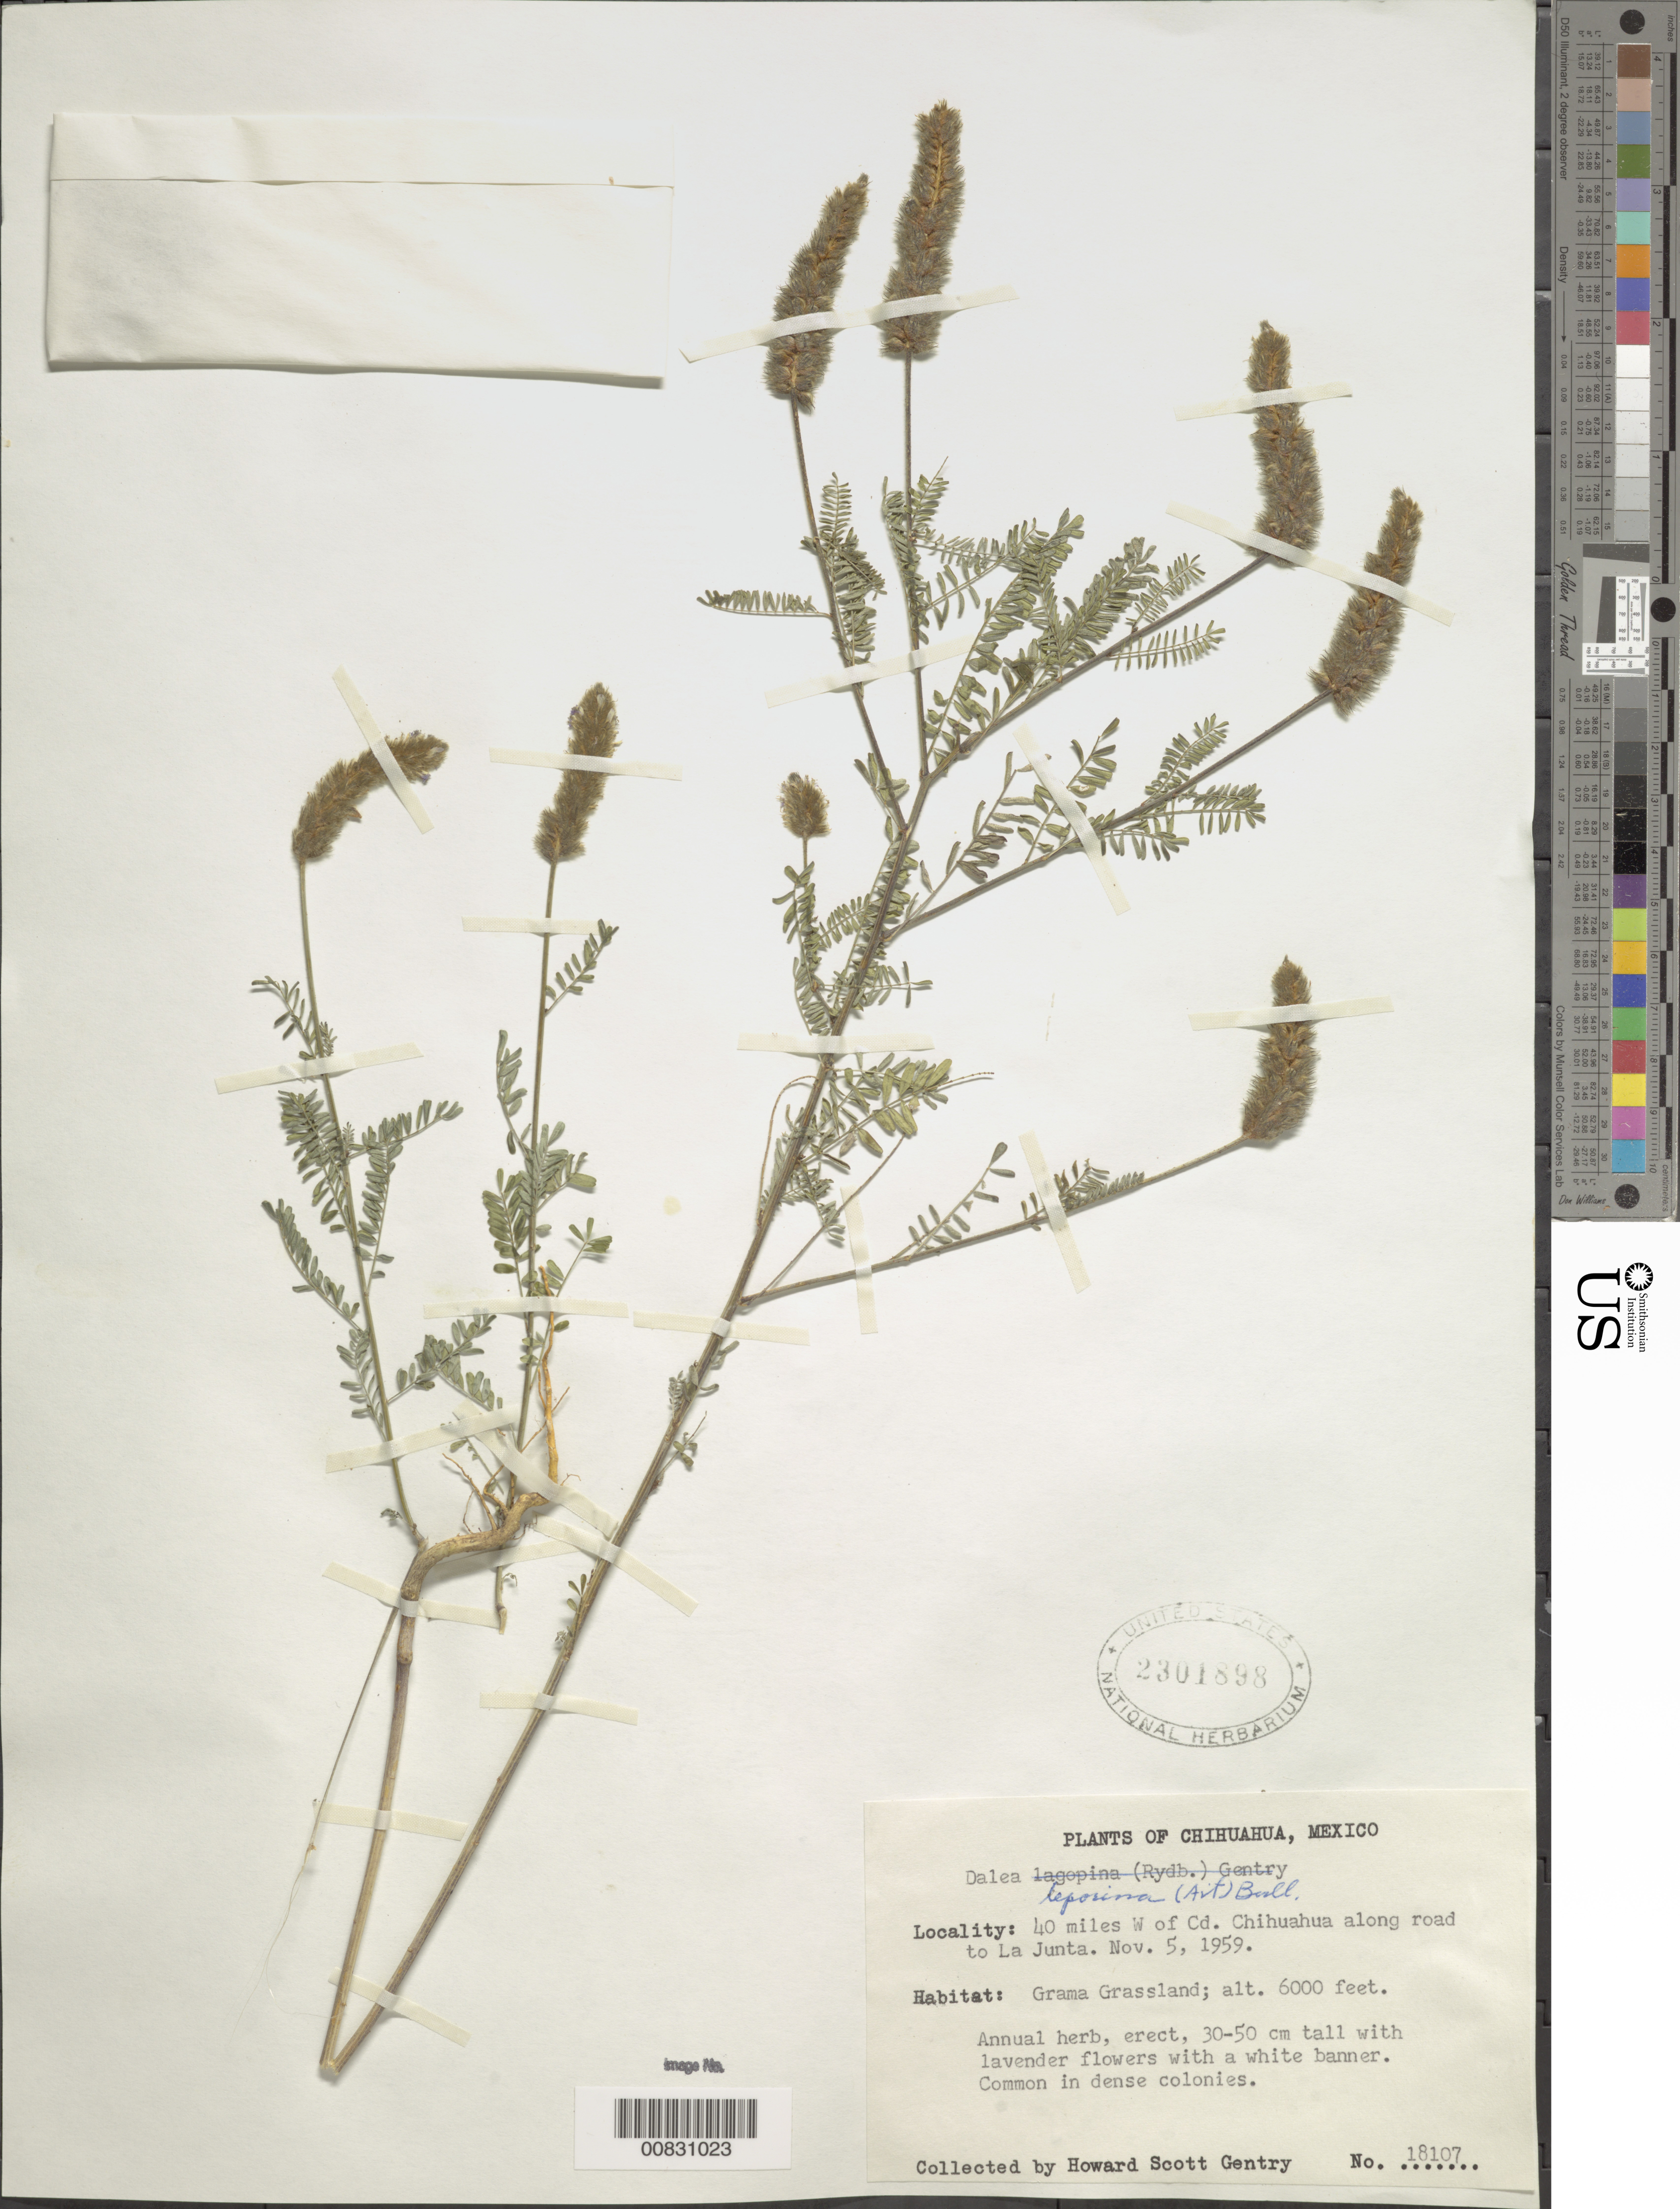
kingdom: Plantae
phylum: Tracheophyta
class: Magnoliopsida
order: Fabales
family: Fabaceae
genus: Dalea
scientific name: Dalea leporina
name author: (Aiton) Bullock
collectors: H. S. Gentry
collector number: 18107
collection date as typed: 05 Nov 1959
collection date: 1959-11-05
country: Mexico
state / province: Chihuahua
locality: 40 miles W of Cd. Chihuahua along road to La Junta.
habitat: Grama Grassland.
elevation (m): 1829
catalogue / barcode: US 2301898